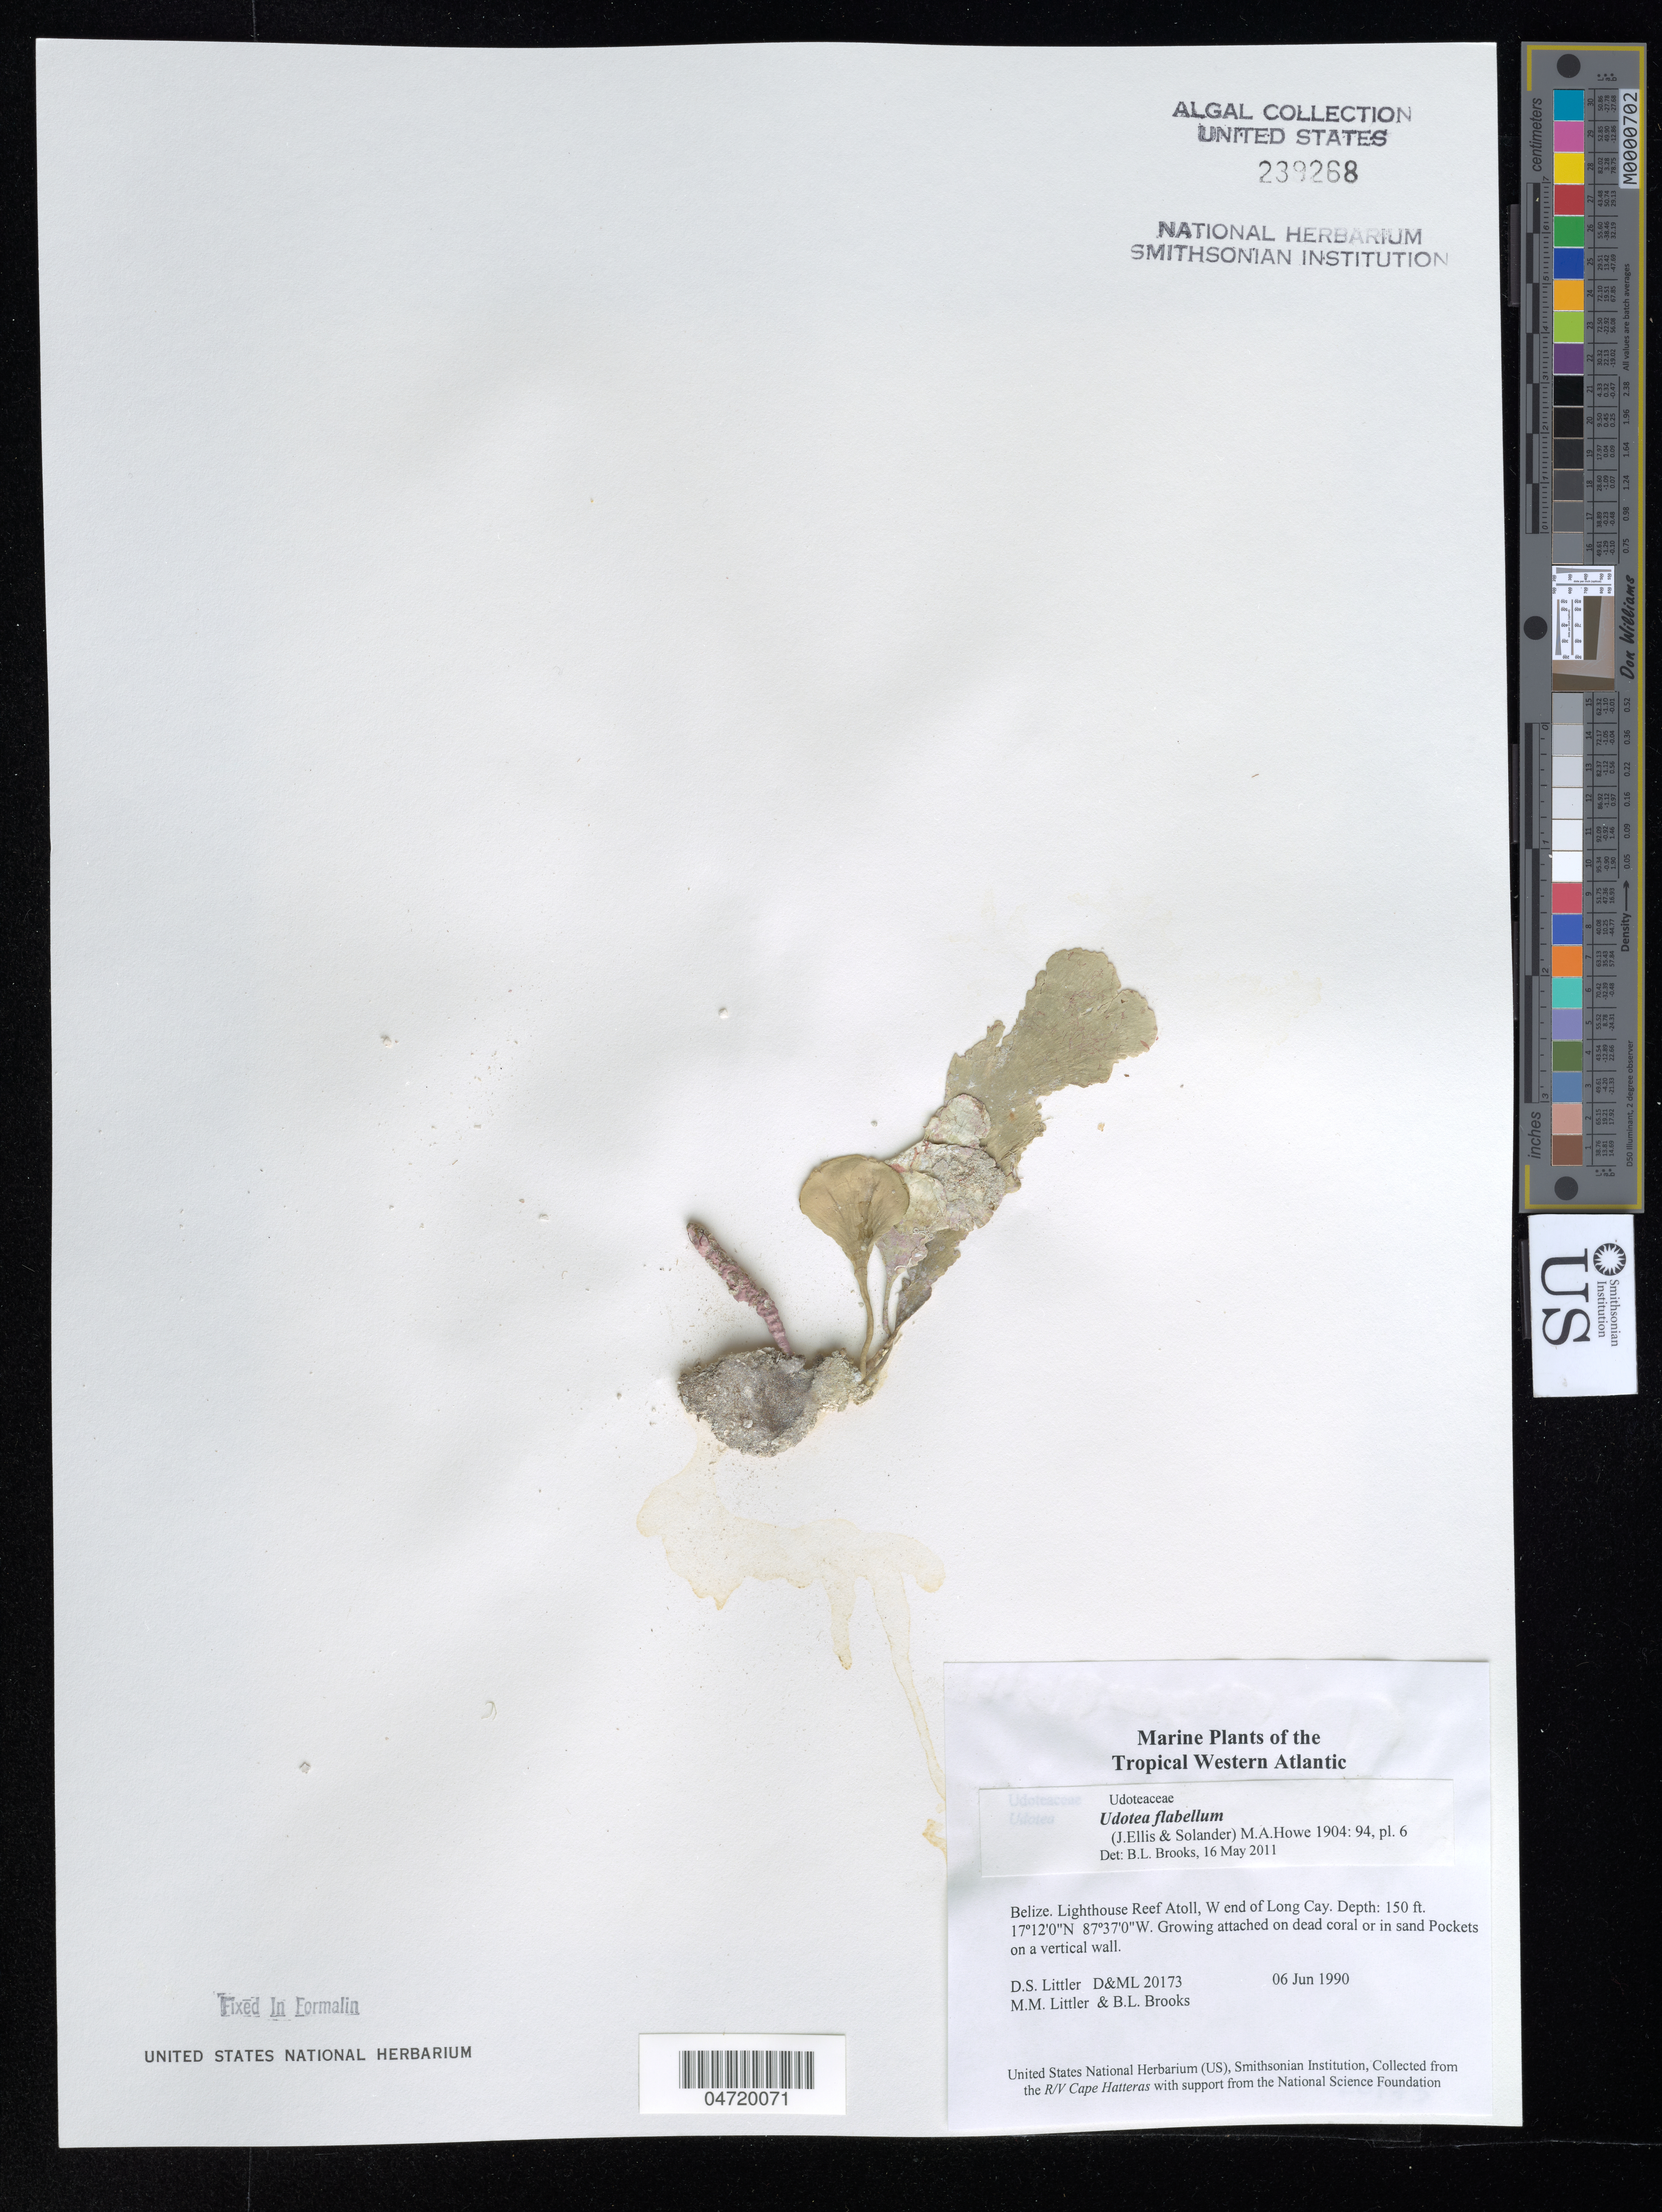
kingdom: Plantae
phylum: Chlorophyta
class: Ulvophyceae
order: Bryopsidales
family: Udoteaceae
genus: Udotea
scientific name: Udotea flabellum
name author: (J. Ellis & Sol.) M. Howe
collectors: D. S. Littler, M. M. Littler & B. Brooks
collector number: D&ML20173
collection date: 1990-06-06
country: Belize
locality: The Tropical Western Atlantic. Lighthouse Reef Atoll, W end of Long Cay.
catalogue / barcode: US 239268